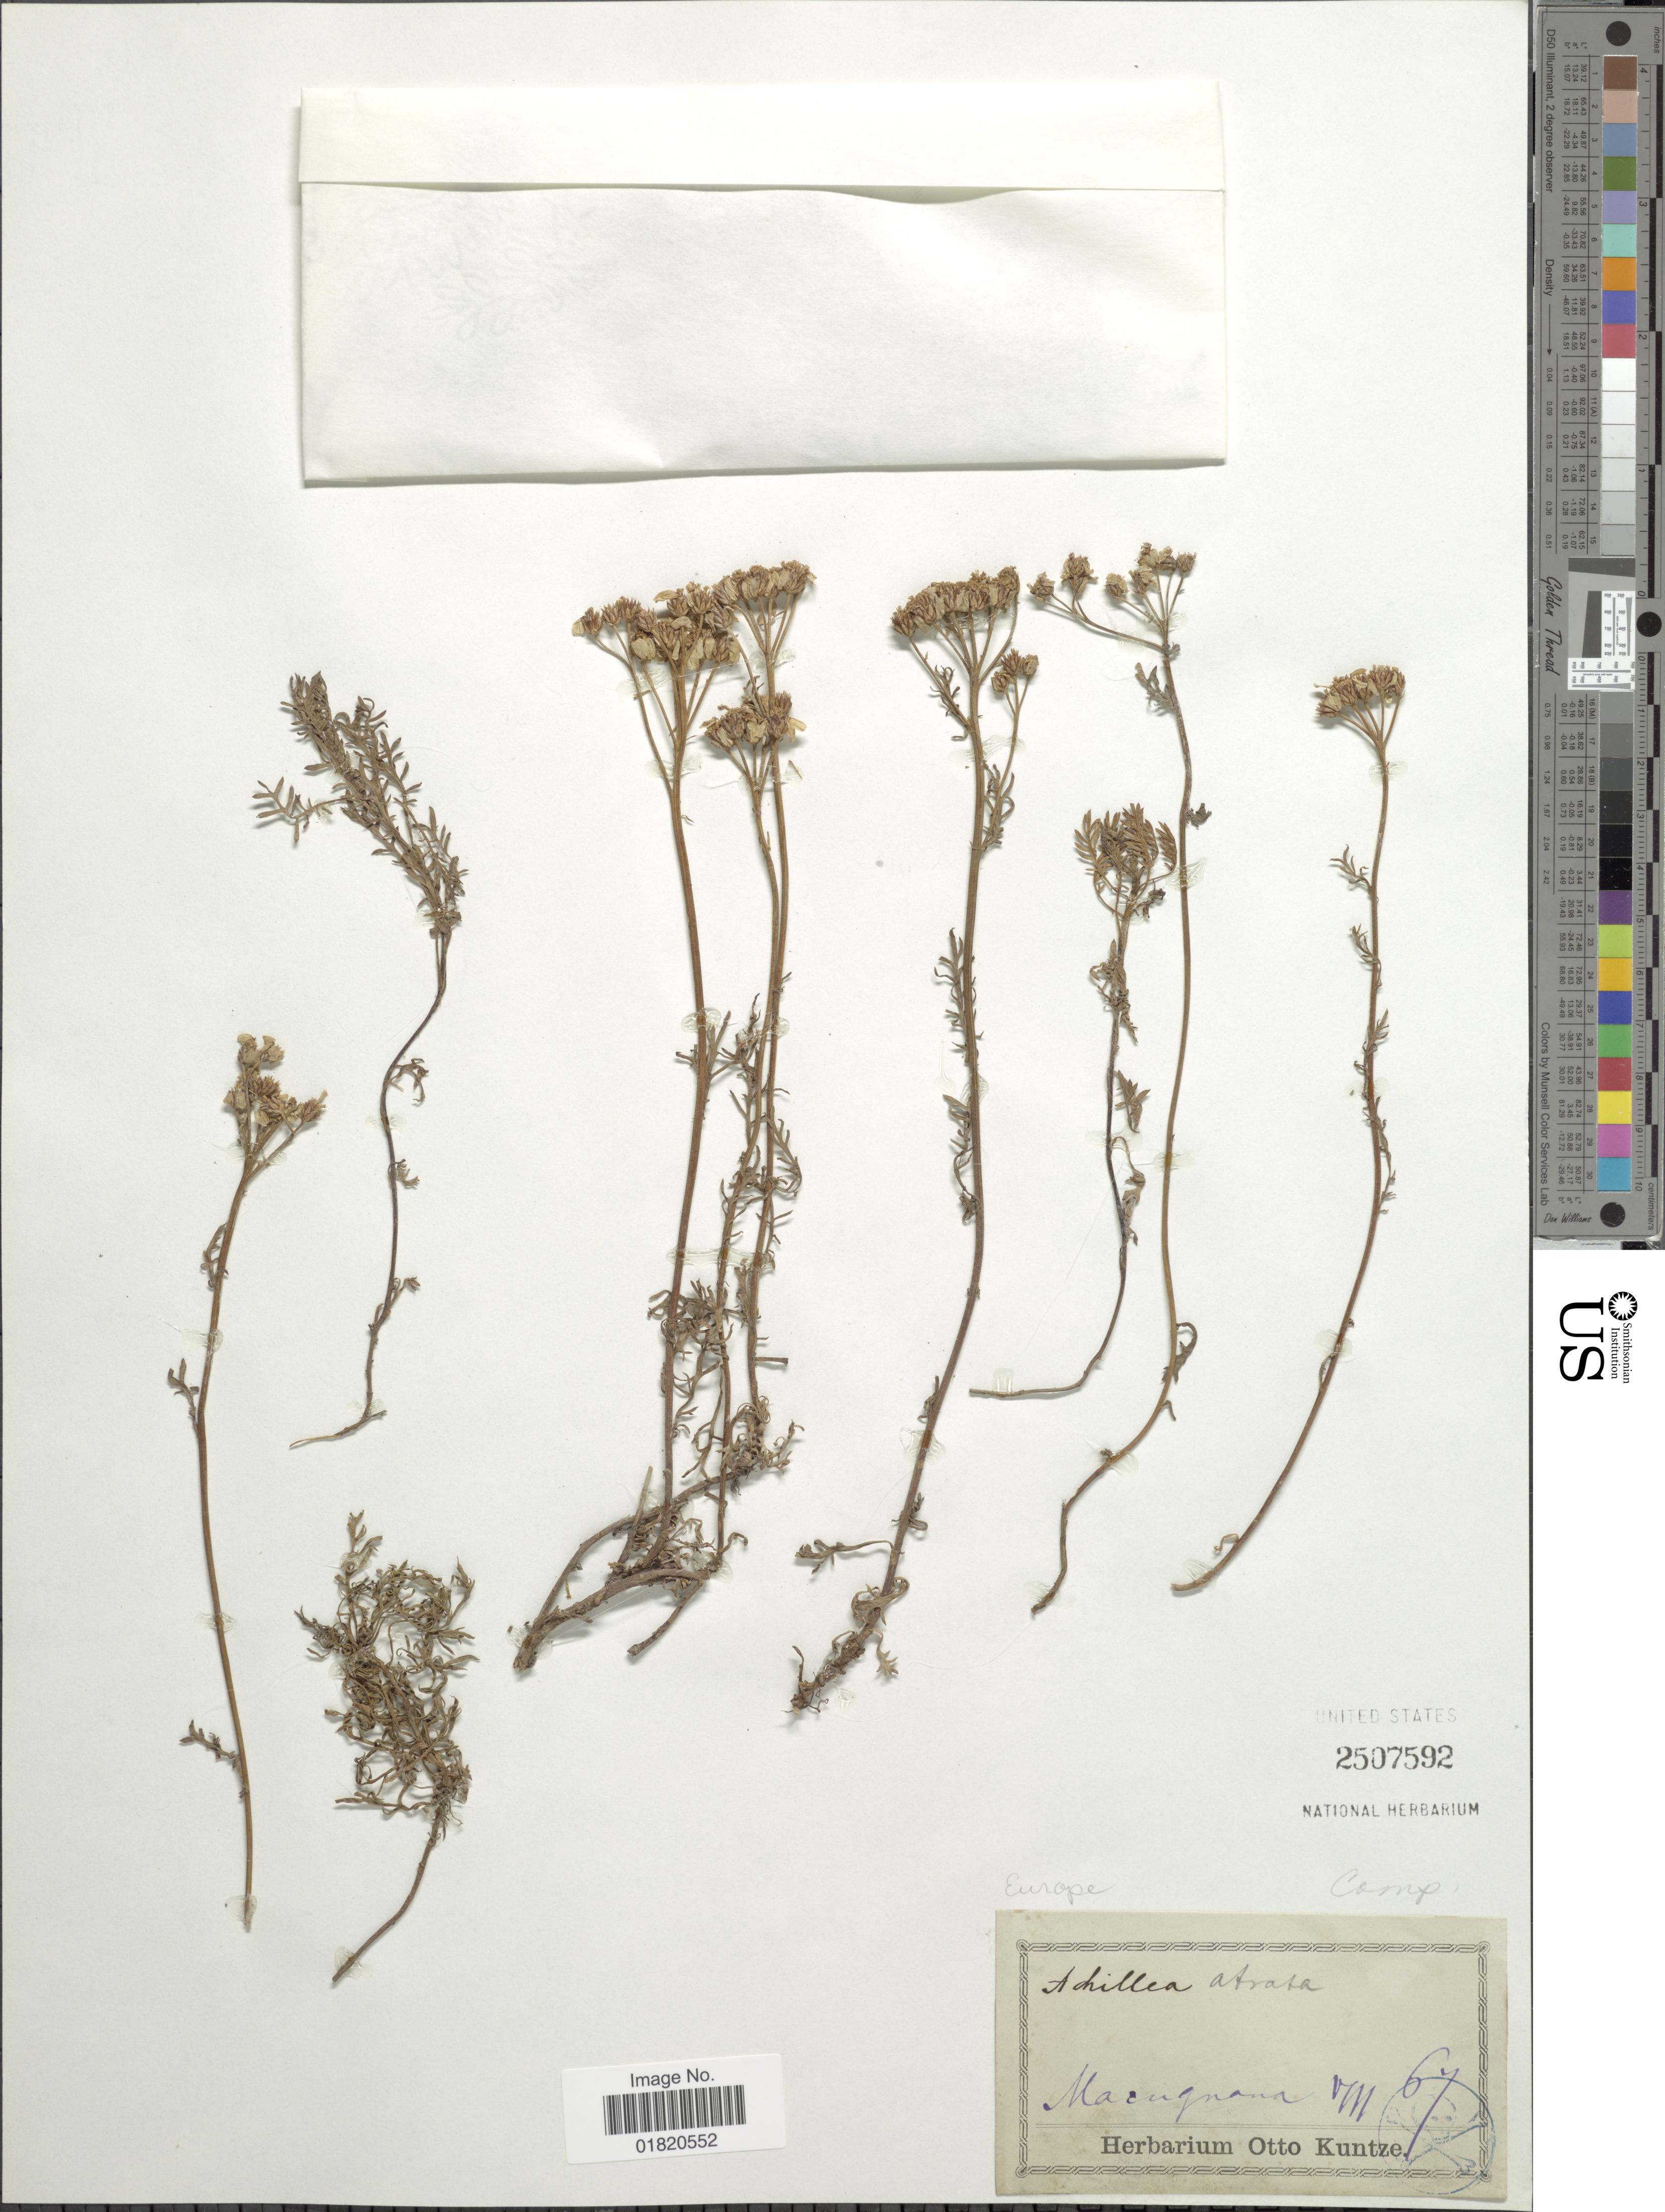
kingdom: Plantae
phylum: Tracheophyta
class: Magnoliopsida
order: Asterales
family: Asteraceae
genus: Achillea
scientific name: Achillea atrata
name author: L.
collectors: ex herb. Otto Kuntze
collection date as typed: Transcribed d/m/y: /8/67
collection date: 1867-08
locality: Macengnana [interpreted] Europe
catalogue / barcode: US 2507592